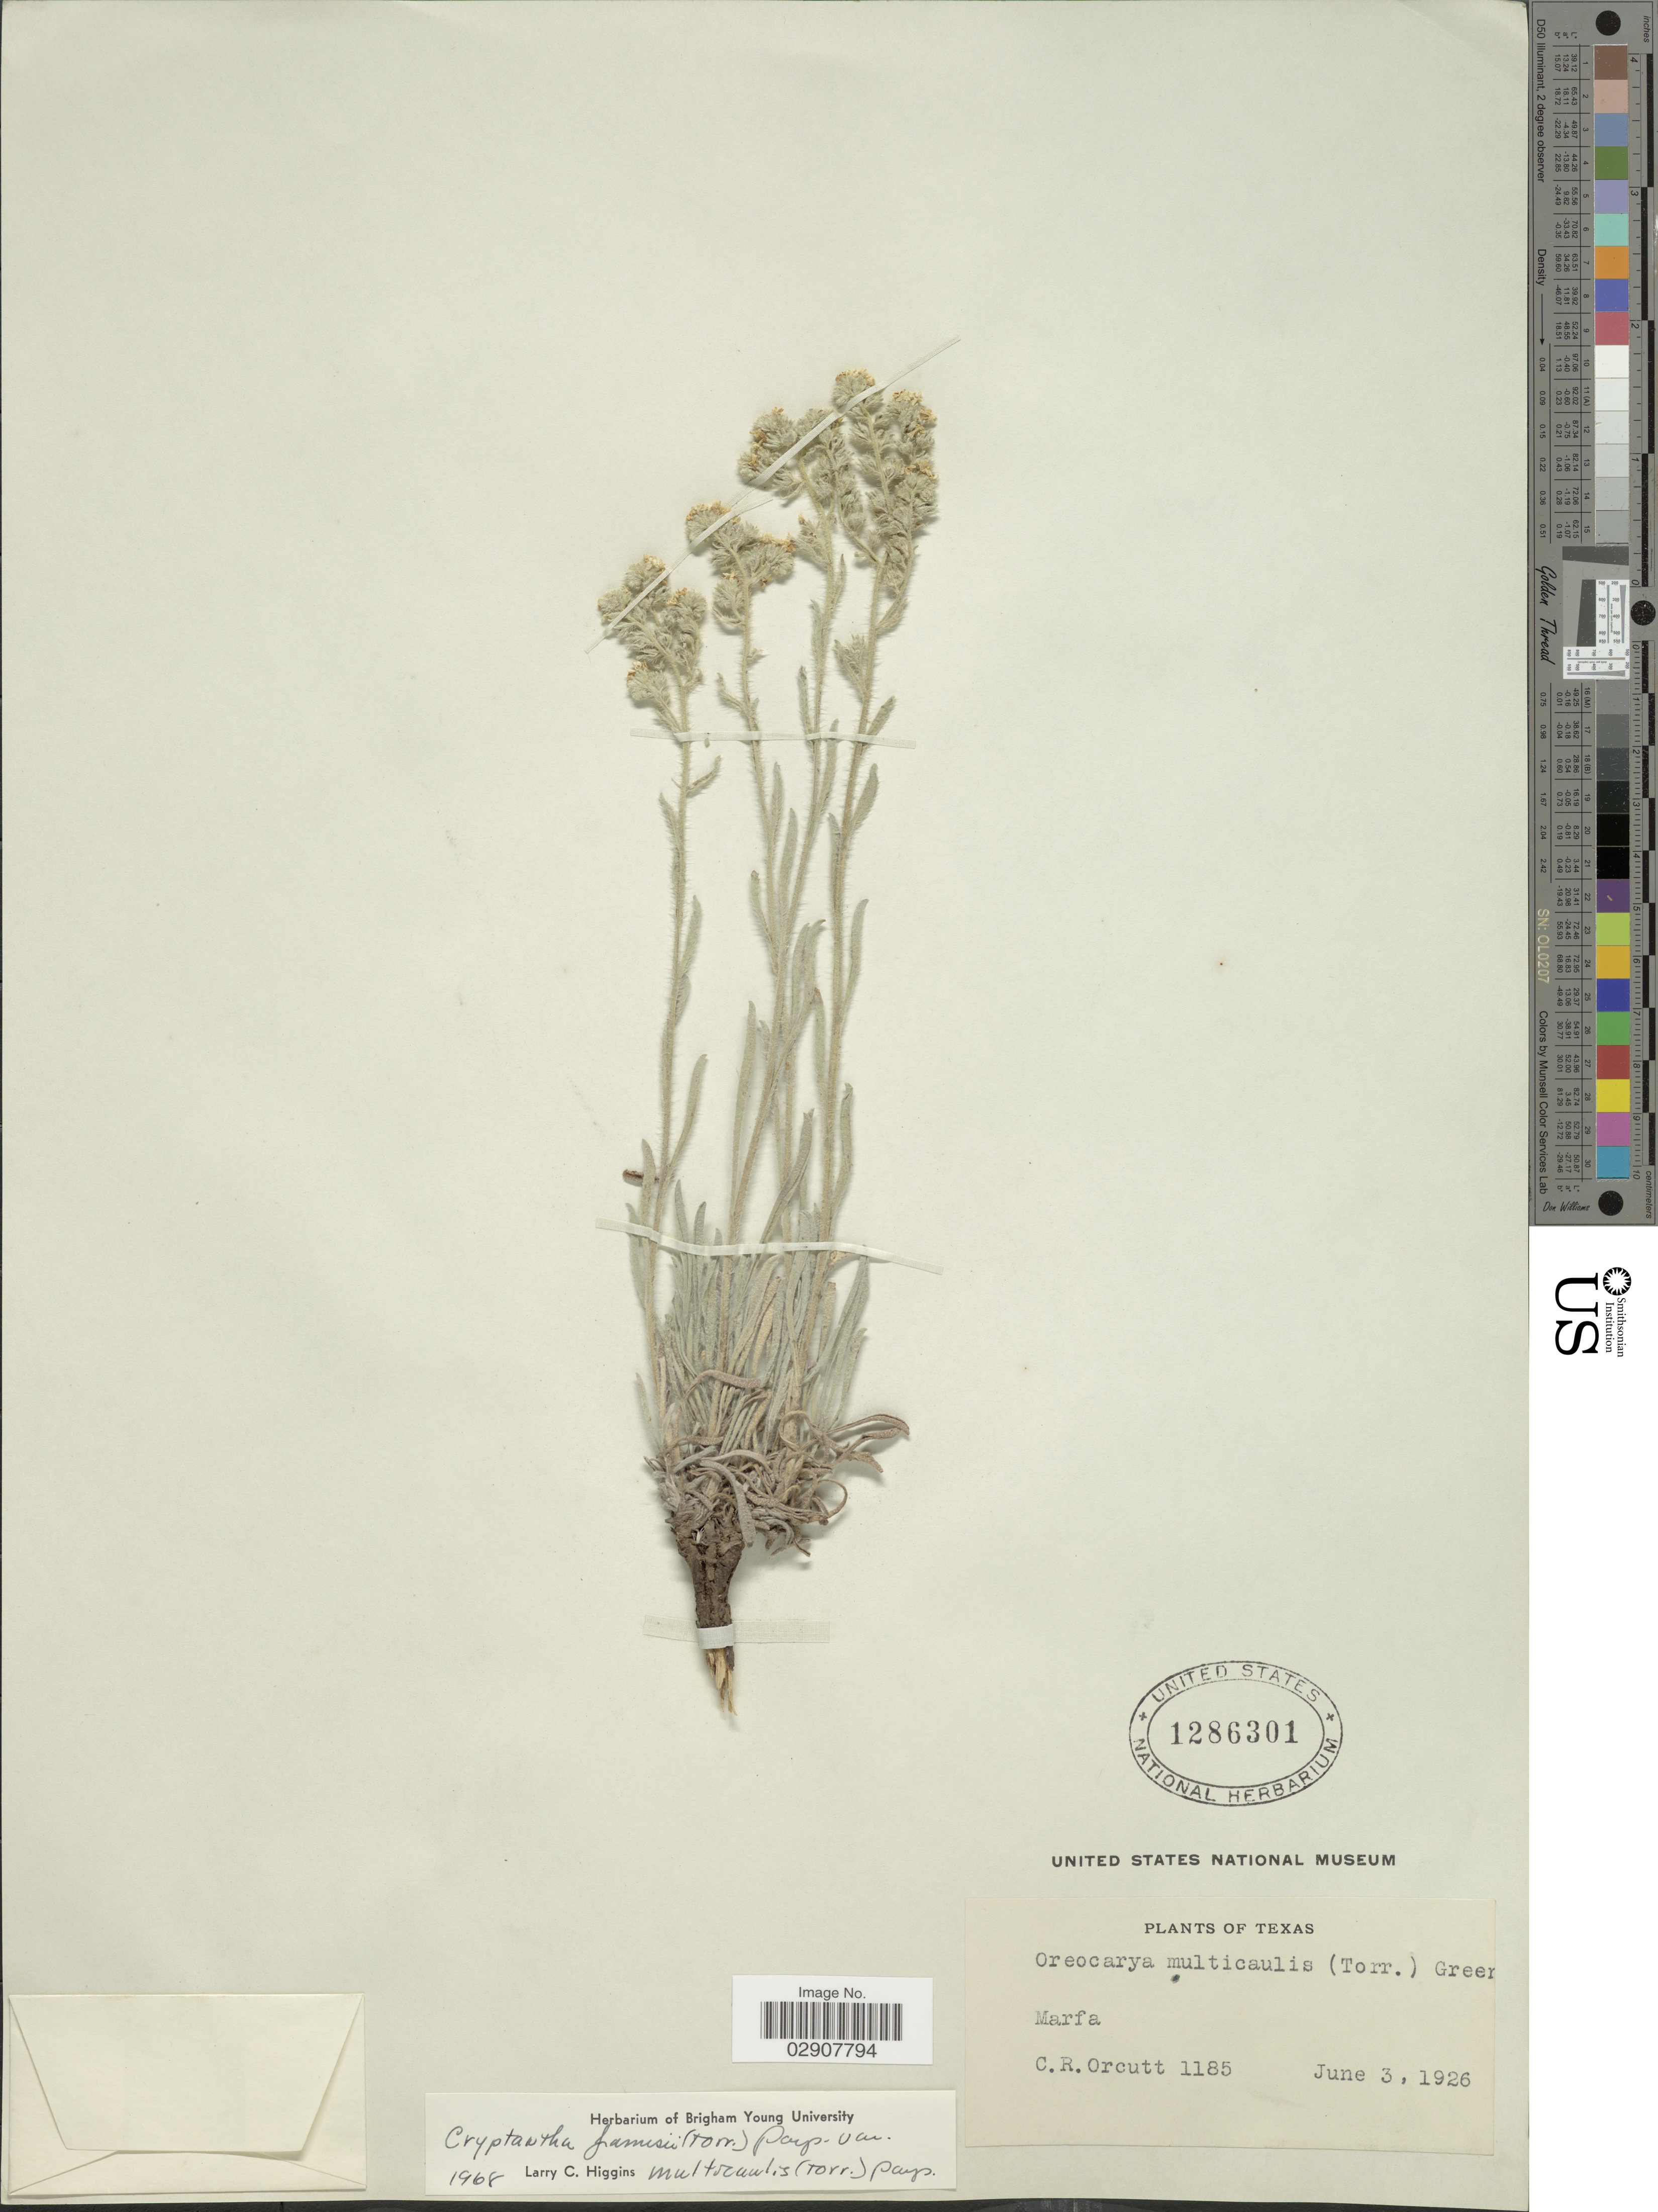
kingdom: Plantae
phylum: Tracheophyta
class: Magnoliopsida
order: Boraginales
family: Boraginaceae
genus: Cryptantha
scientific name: Cryptantha jamesii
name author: (Torr.) Payson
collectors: C. R. Orcutt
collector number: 1185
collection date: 1926-06-03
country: United States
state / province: Texas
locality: Marfa. Texas.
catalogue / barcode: US 1286301